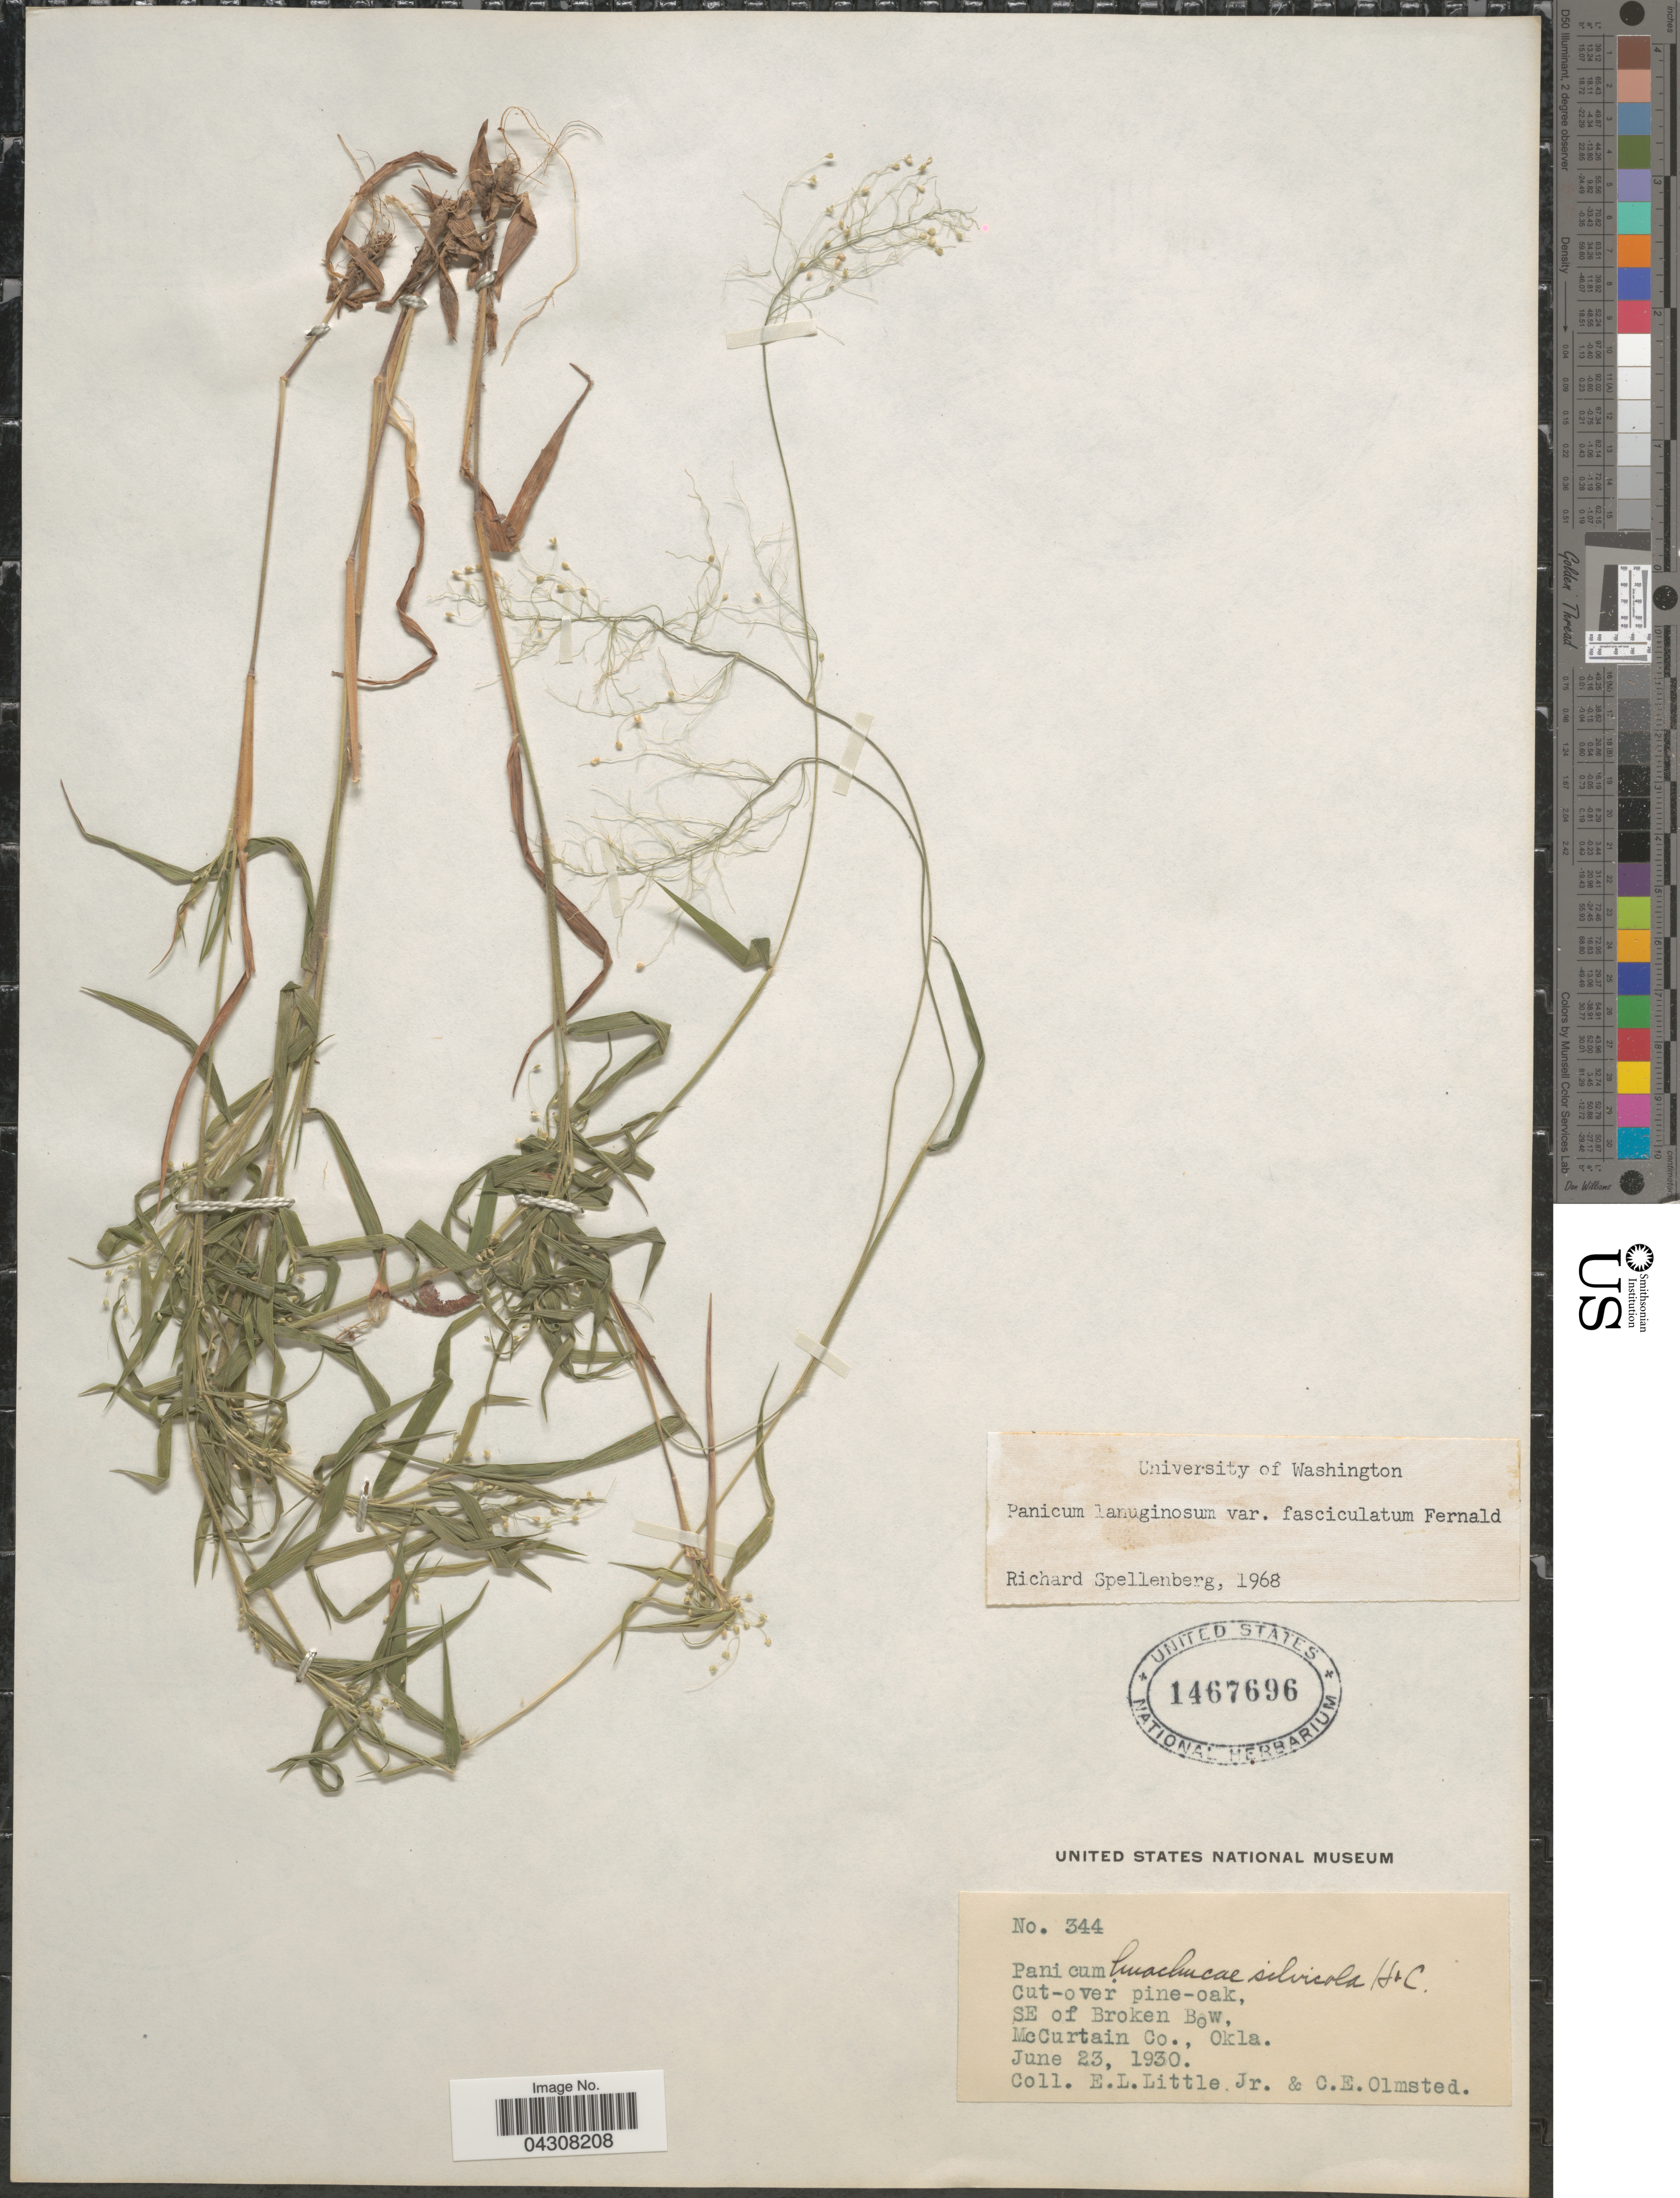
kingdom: Plantae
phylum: Tracheophyta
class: Liliopsida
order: Poales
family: Poaceae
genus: Dichanthelium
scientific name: Dichanthelium acuminatum var. acuminatum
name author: (Sw.) Gould & C.A. Clark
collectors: E. L. Little & C. Olmsted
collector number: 344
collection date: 1930-06-23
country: United States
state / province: Oklahoma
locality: Cut-over pine-oak, SE of Broken Bow, McCurtain Co.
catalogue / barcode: US 1467696